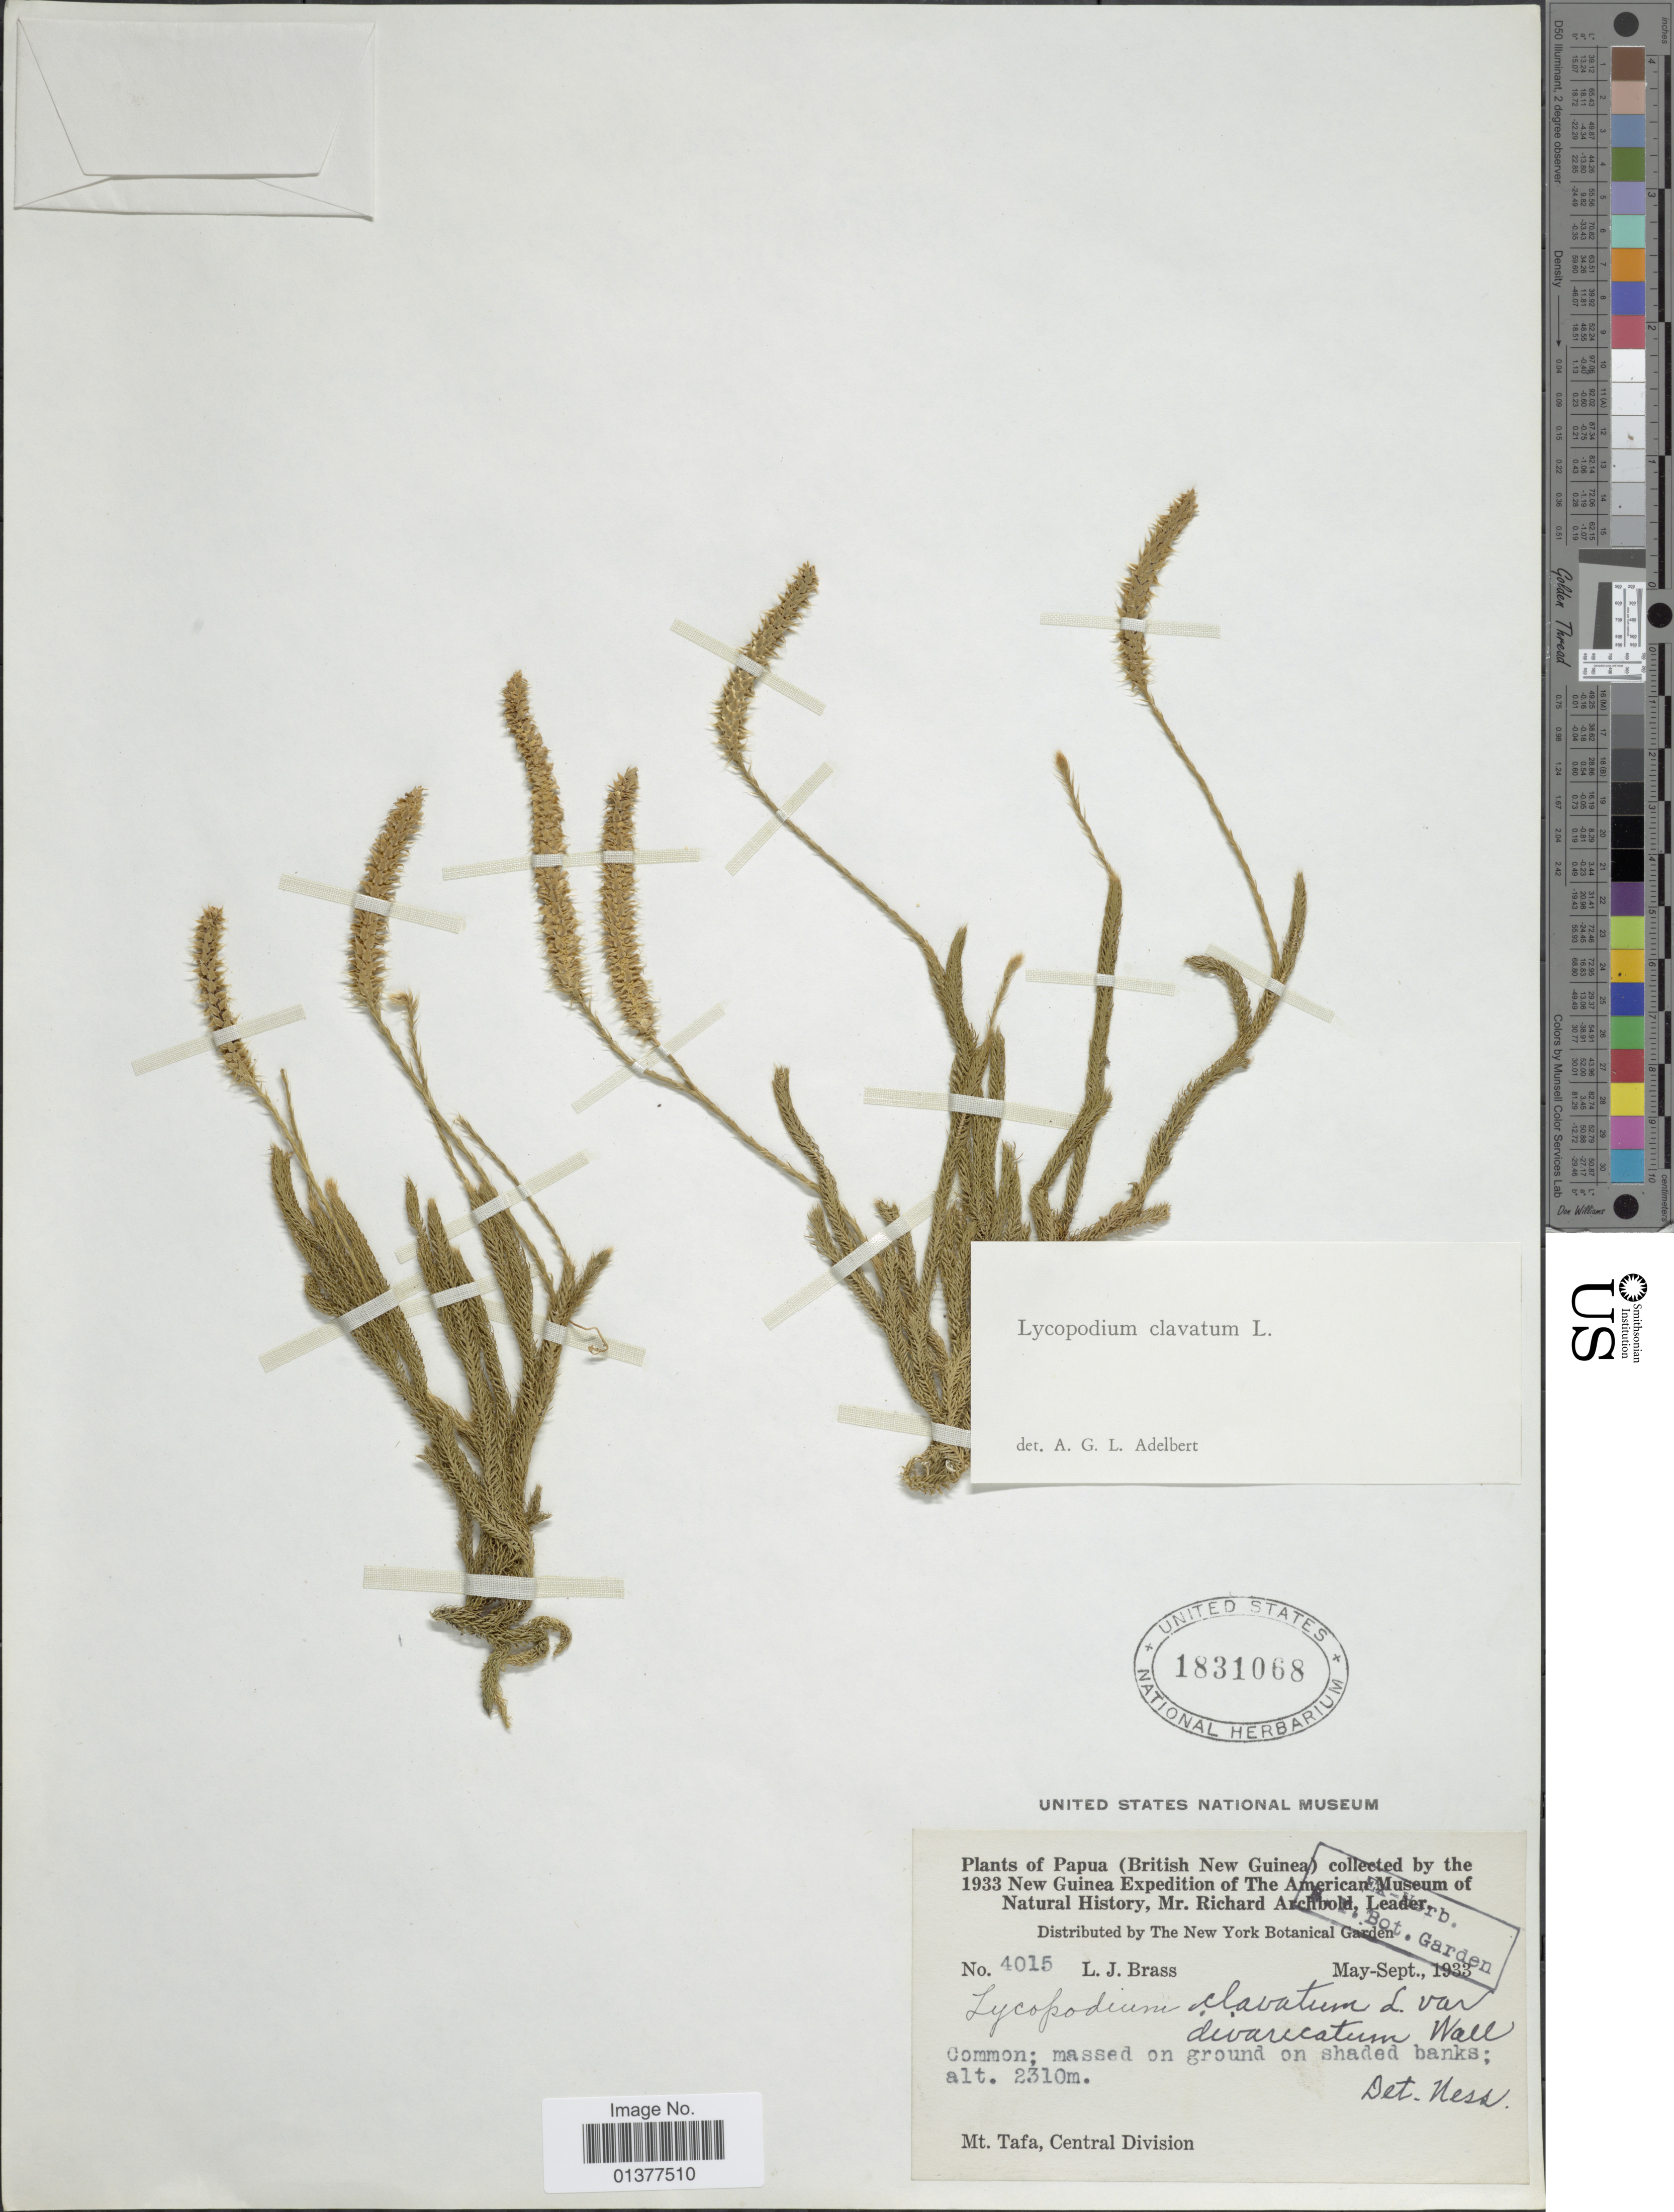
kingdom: Plantae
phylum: Tracheophyta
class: Lycopodiopsida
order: Lycopodiales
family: Lycopodiaceae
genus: Lycopodium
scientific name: Lycopodium clavatum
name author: L.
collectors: L. J. Brass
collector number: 4015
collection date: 1933-05/1933-09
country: Papua New Guinea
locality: Papua(British New Guinea), Mt. Tafa, Central Division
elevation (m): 2310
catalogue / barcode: US 1831068